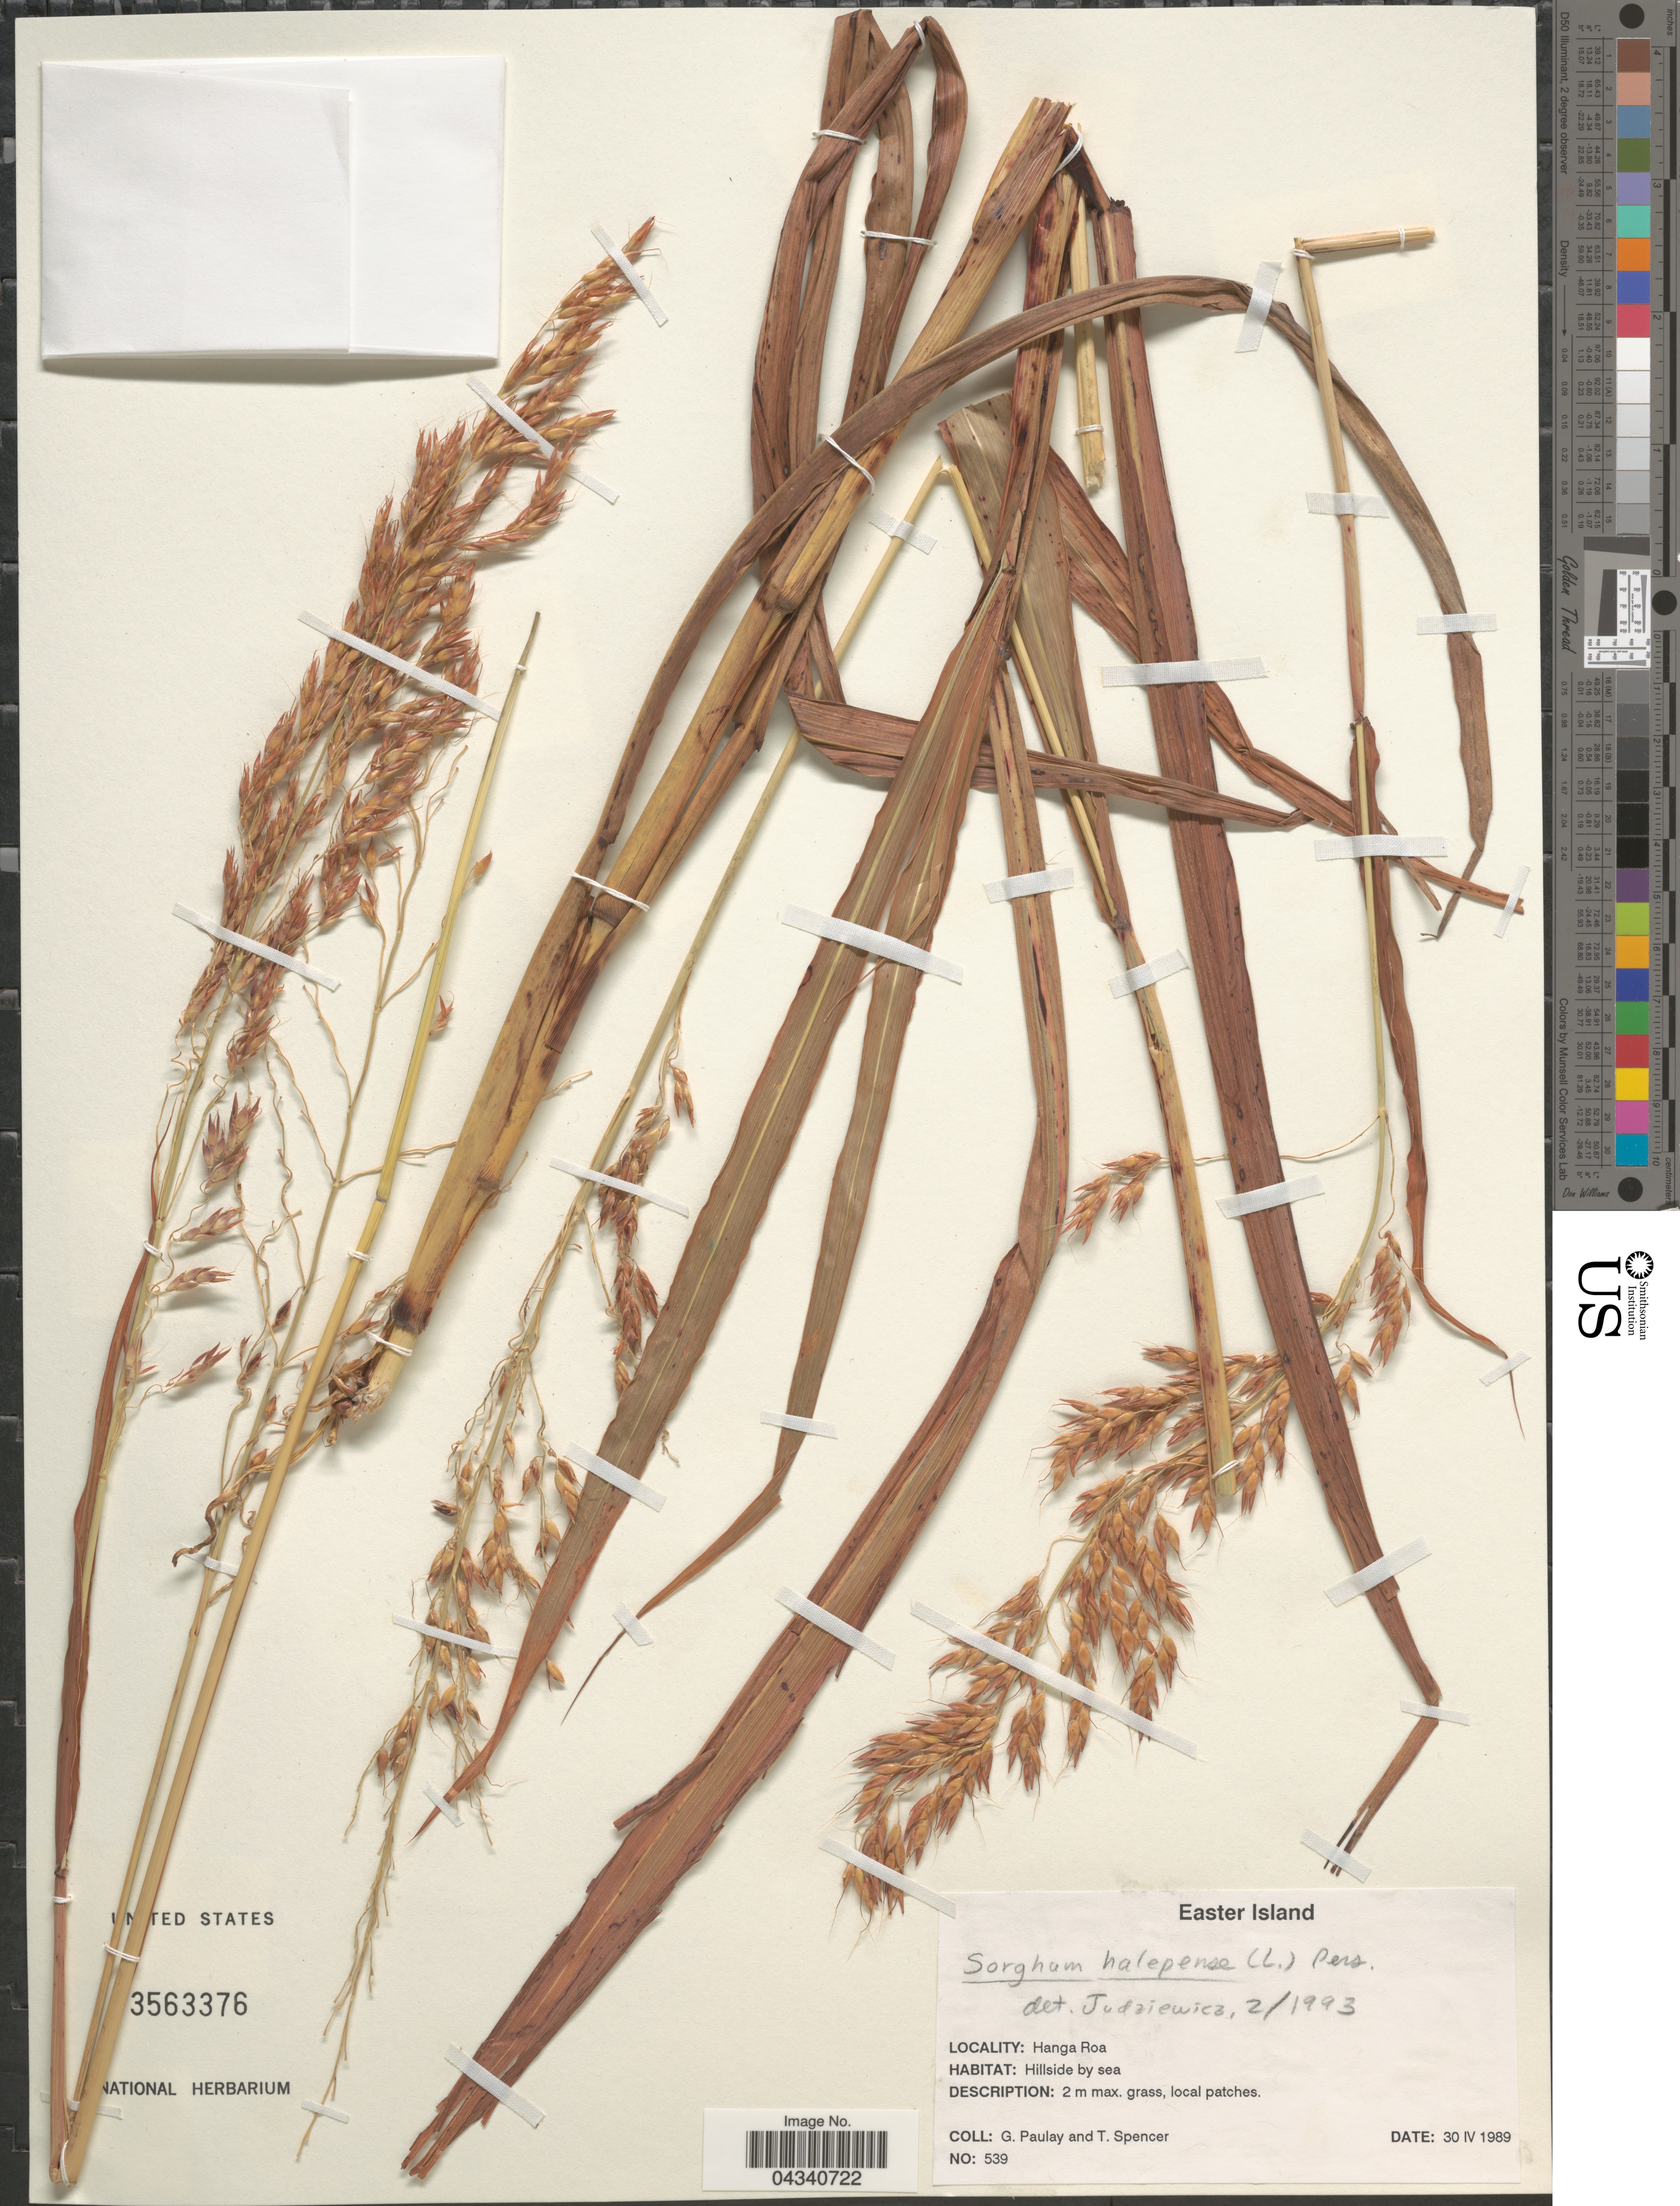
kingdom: Plantae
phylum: Tracheophyta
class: Liliopsida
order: Poales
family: Poaceae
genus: Sorghum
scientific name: Sorghum halepense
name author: (L.) Pers.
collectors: G. Paulay & T. Spencer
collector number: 539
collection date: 1989-04-30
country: Chile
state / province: Valparaíso (V)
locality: Easter Island. Hanga Roa. Hillside by sea.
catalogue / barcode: US 3563376